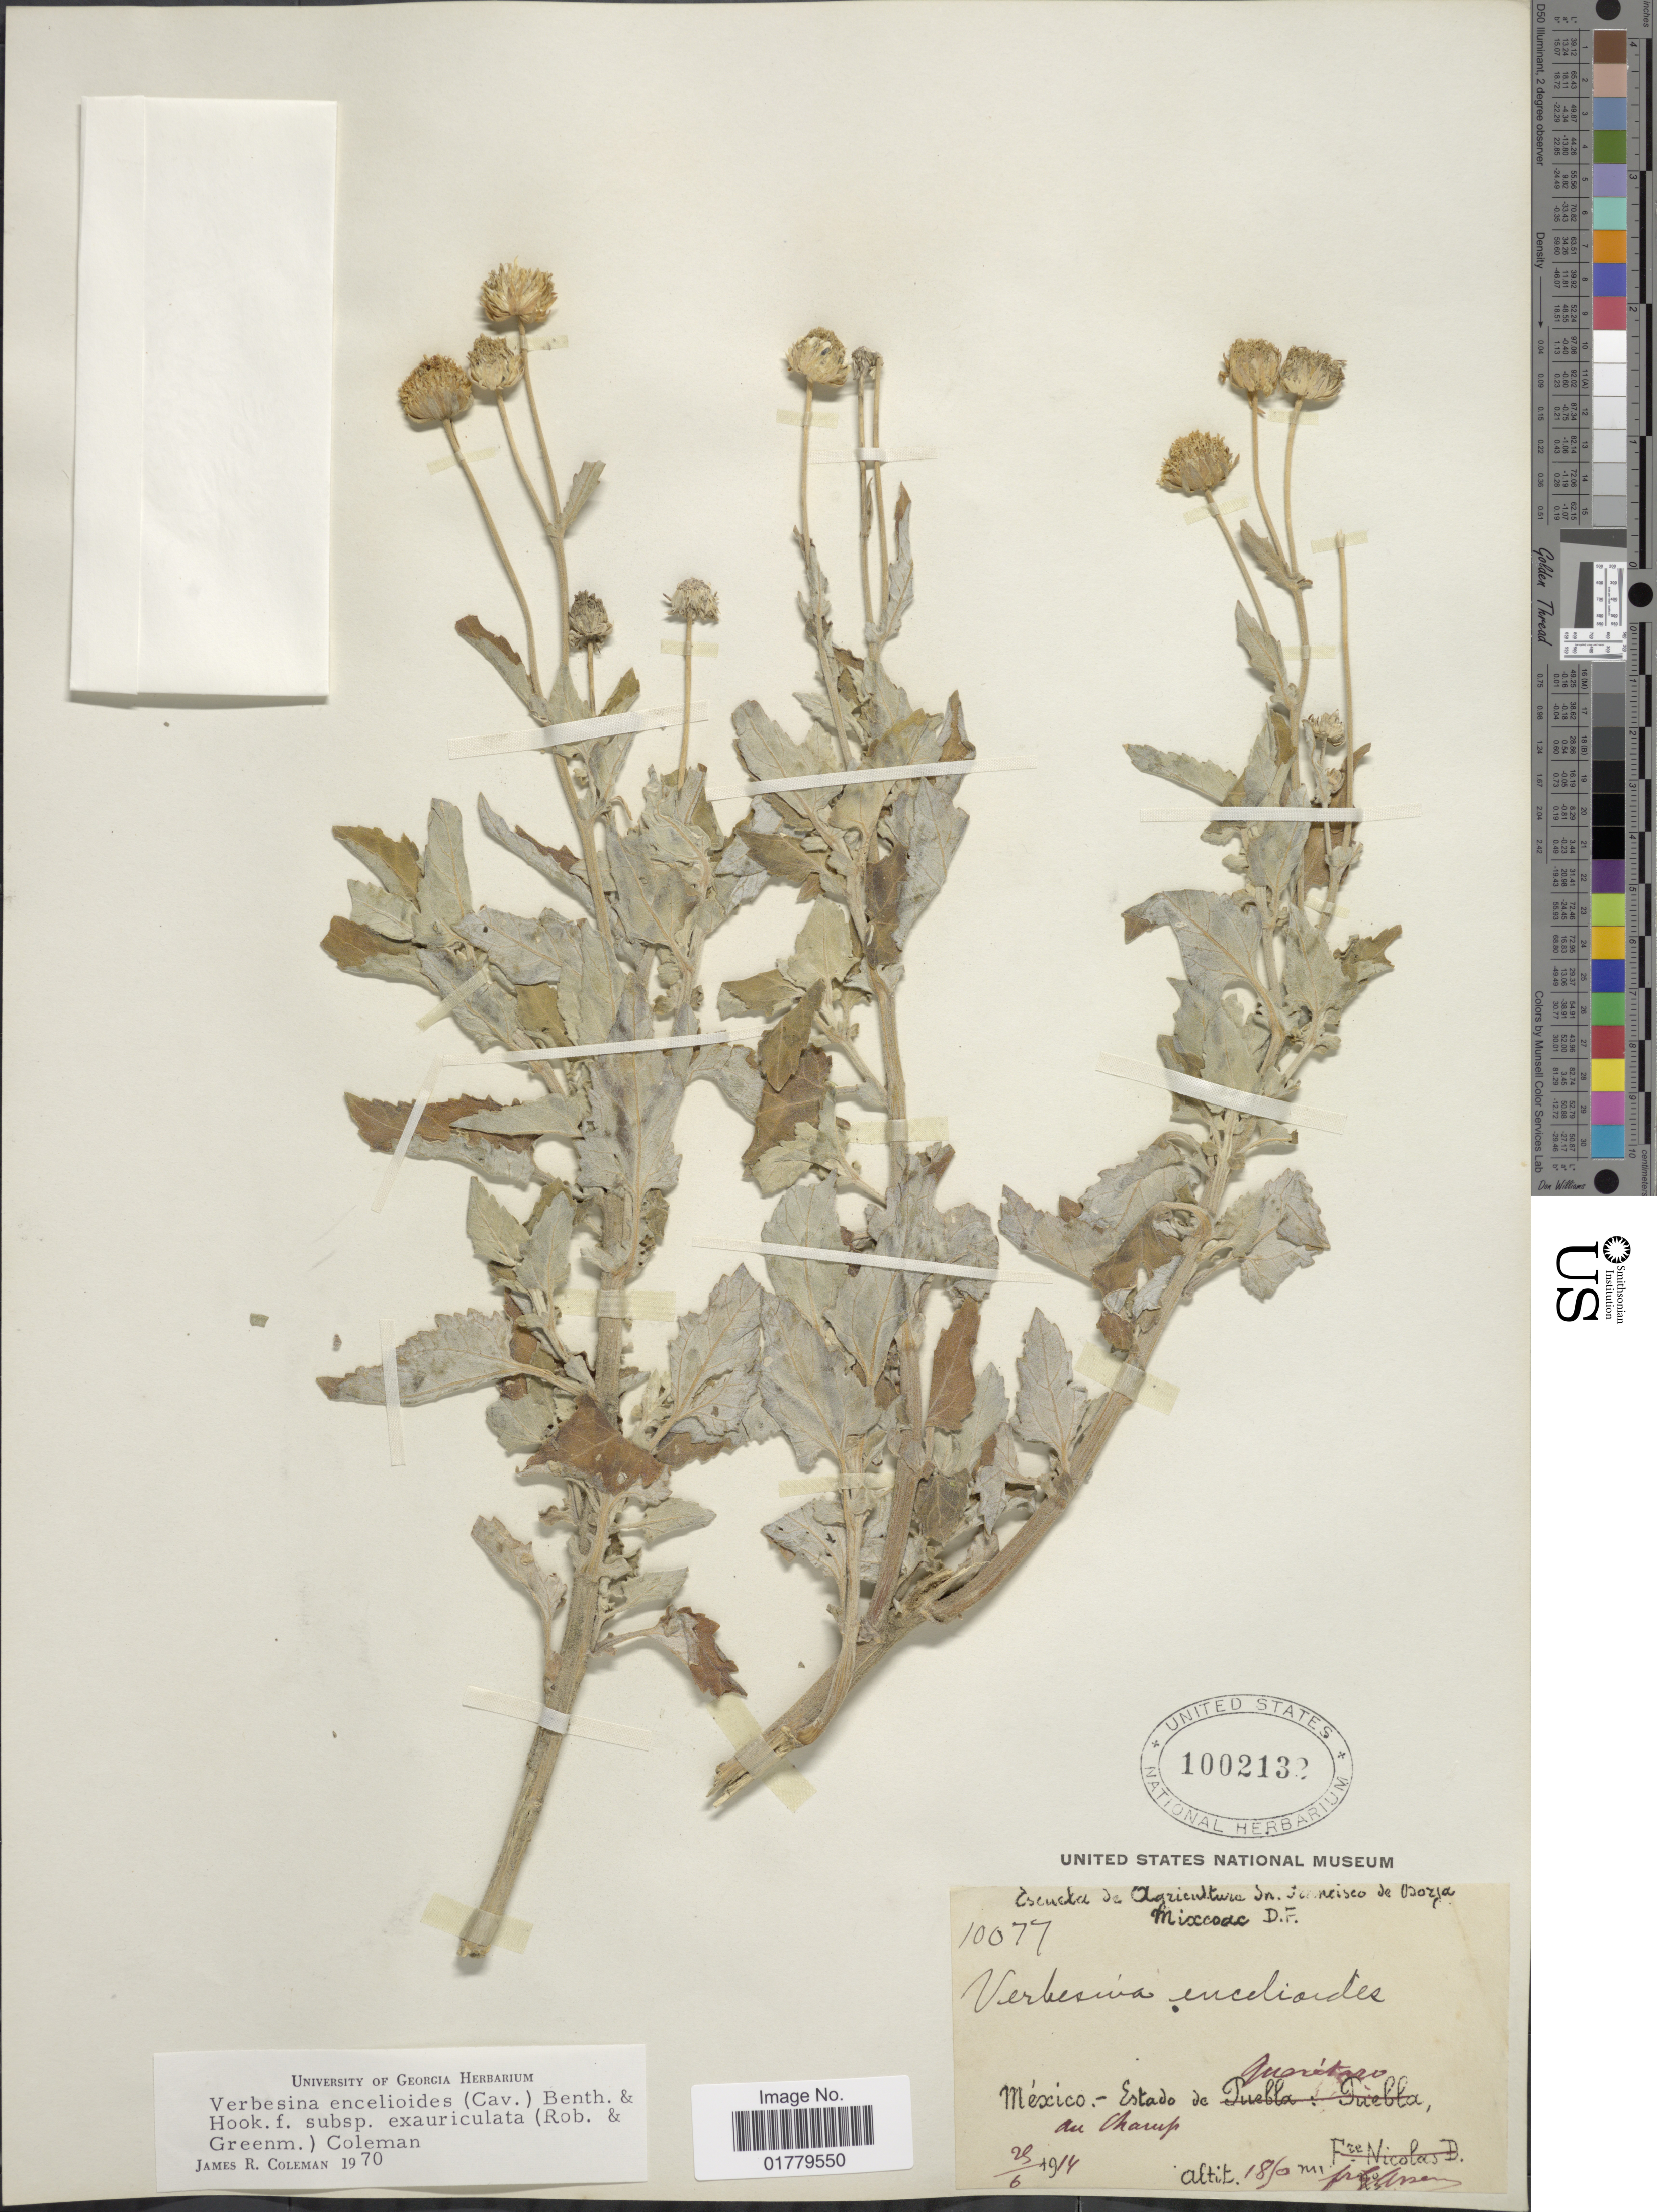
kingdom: Plantae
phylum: Tracheophyta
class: Magnoliopsida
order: Asterales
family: Asteraceae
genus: Verbesina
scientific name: Verbesina encelioides var. cana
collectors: Bro. G. Arsène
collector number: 10077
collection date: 1914-06-28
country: Mexico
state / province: Querétaro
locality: México.- Estado de Quarétaro au Champ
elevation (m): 1850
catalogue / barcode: US 1002132